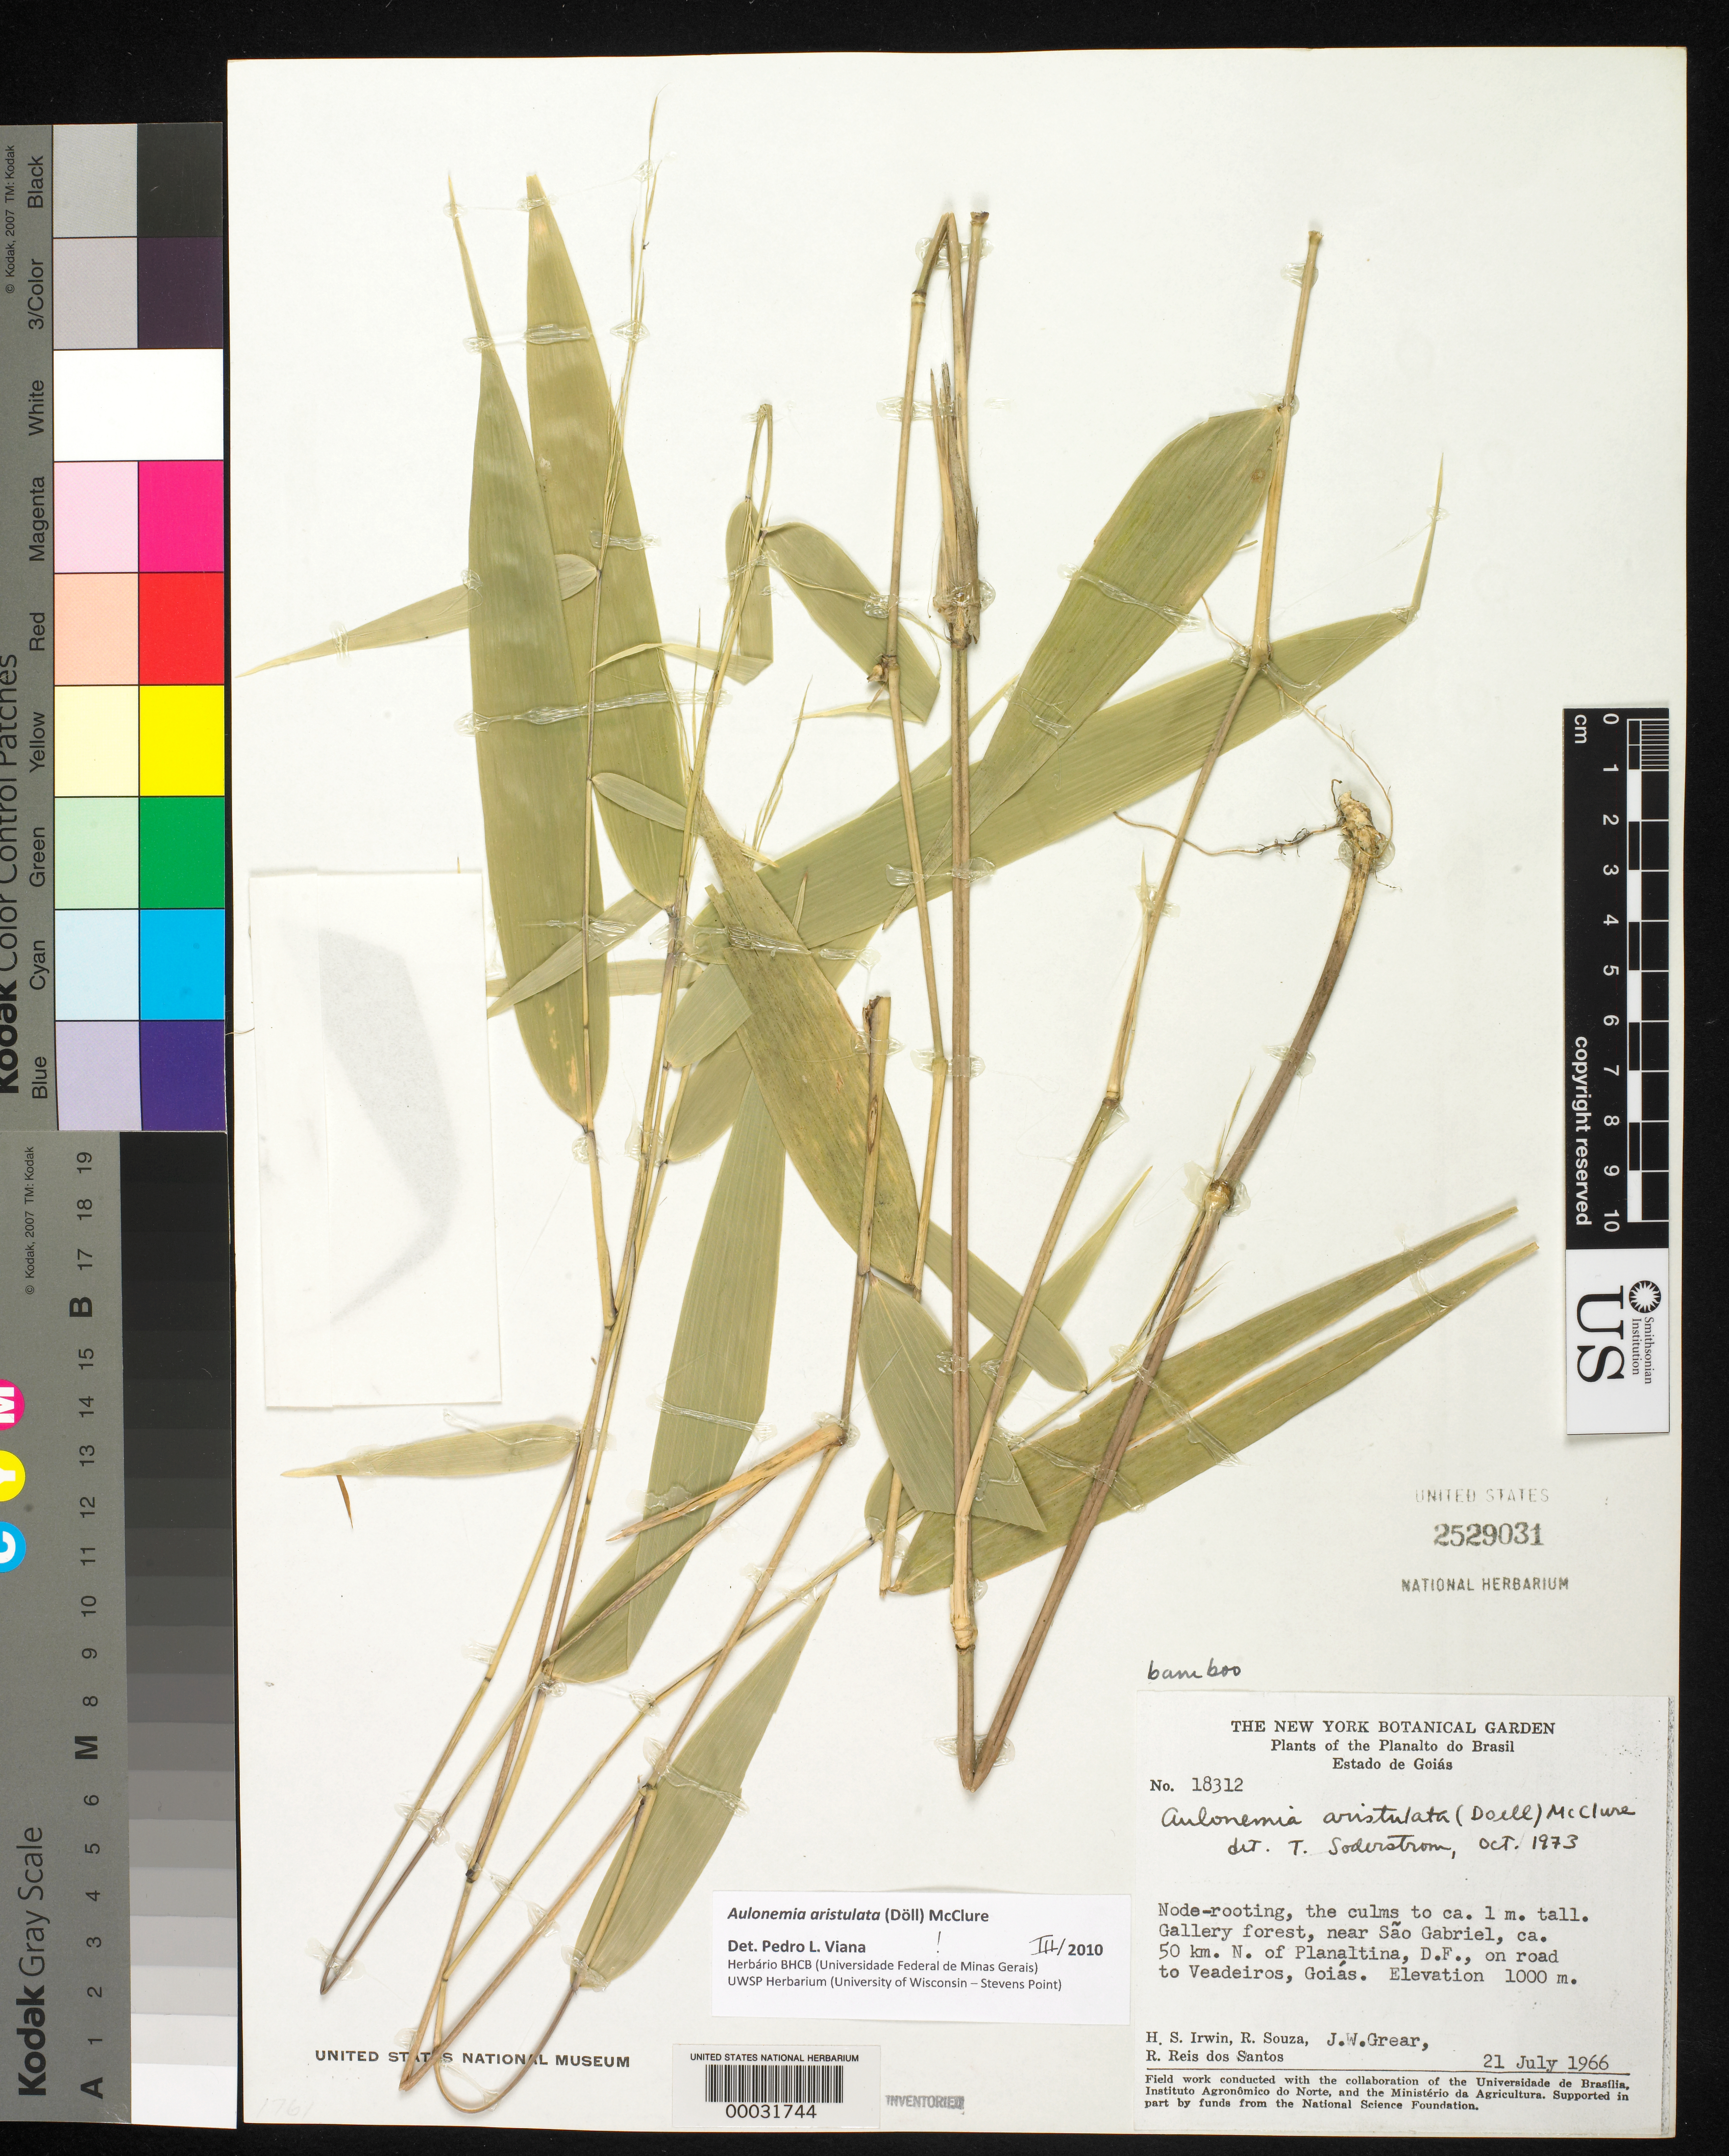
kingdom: Plantae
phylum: Tracheophyta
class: Liliopsida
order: Poales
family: Poaceae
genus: Aulonemia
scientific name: Aulonemia aristulata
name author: (Döll) McClure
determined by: Viana, P. L.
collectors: H. Irwin, R. Souza, J. W. Grear & R. G. P. Santos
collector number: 18312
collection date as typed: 21 Jul 1966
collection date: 1966-07-21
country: Brazil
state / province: Goiás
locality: Sao Gabriel, Galery forest near San Gabriel, N of Planaltina, DF. on road to Veadeiros.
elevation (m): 1000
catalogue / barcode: US 2529031